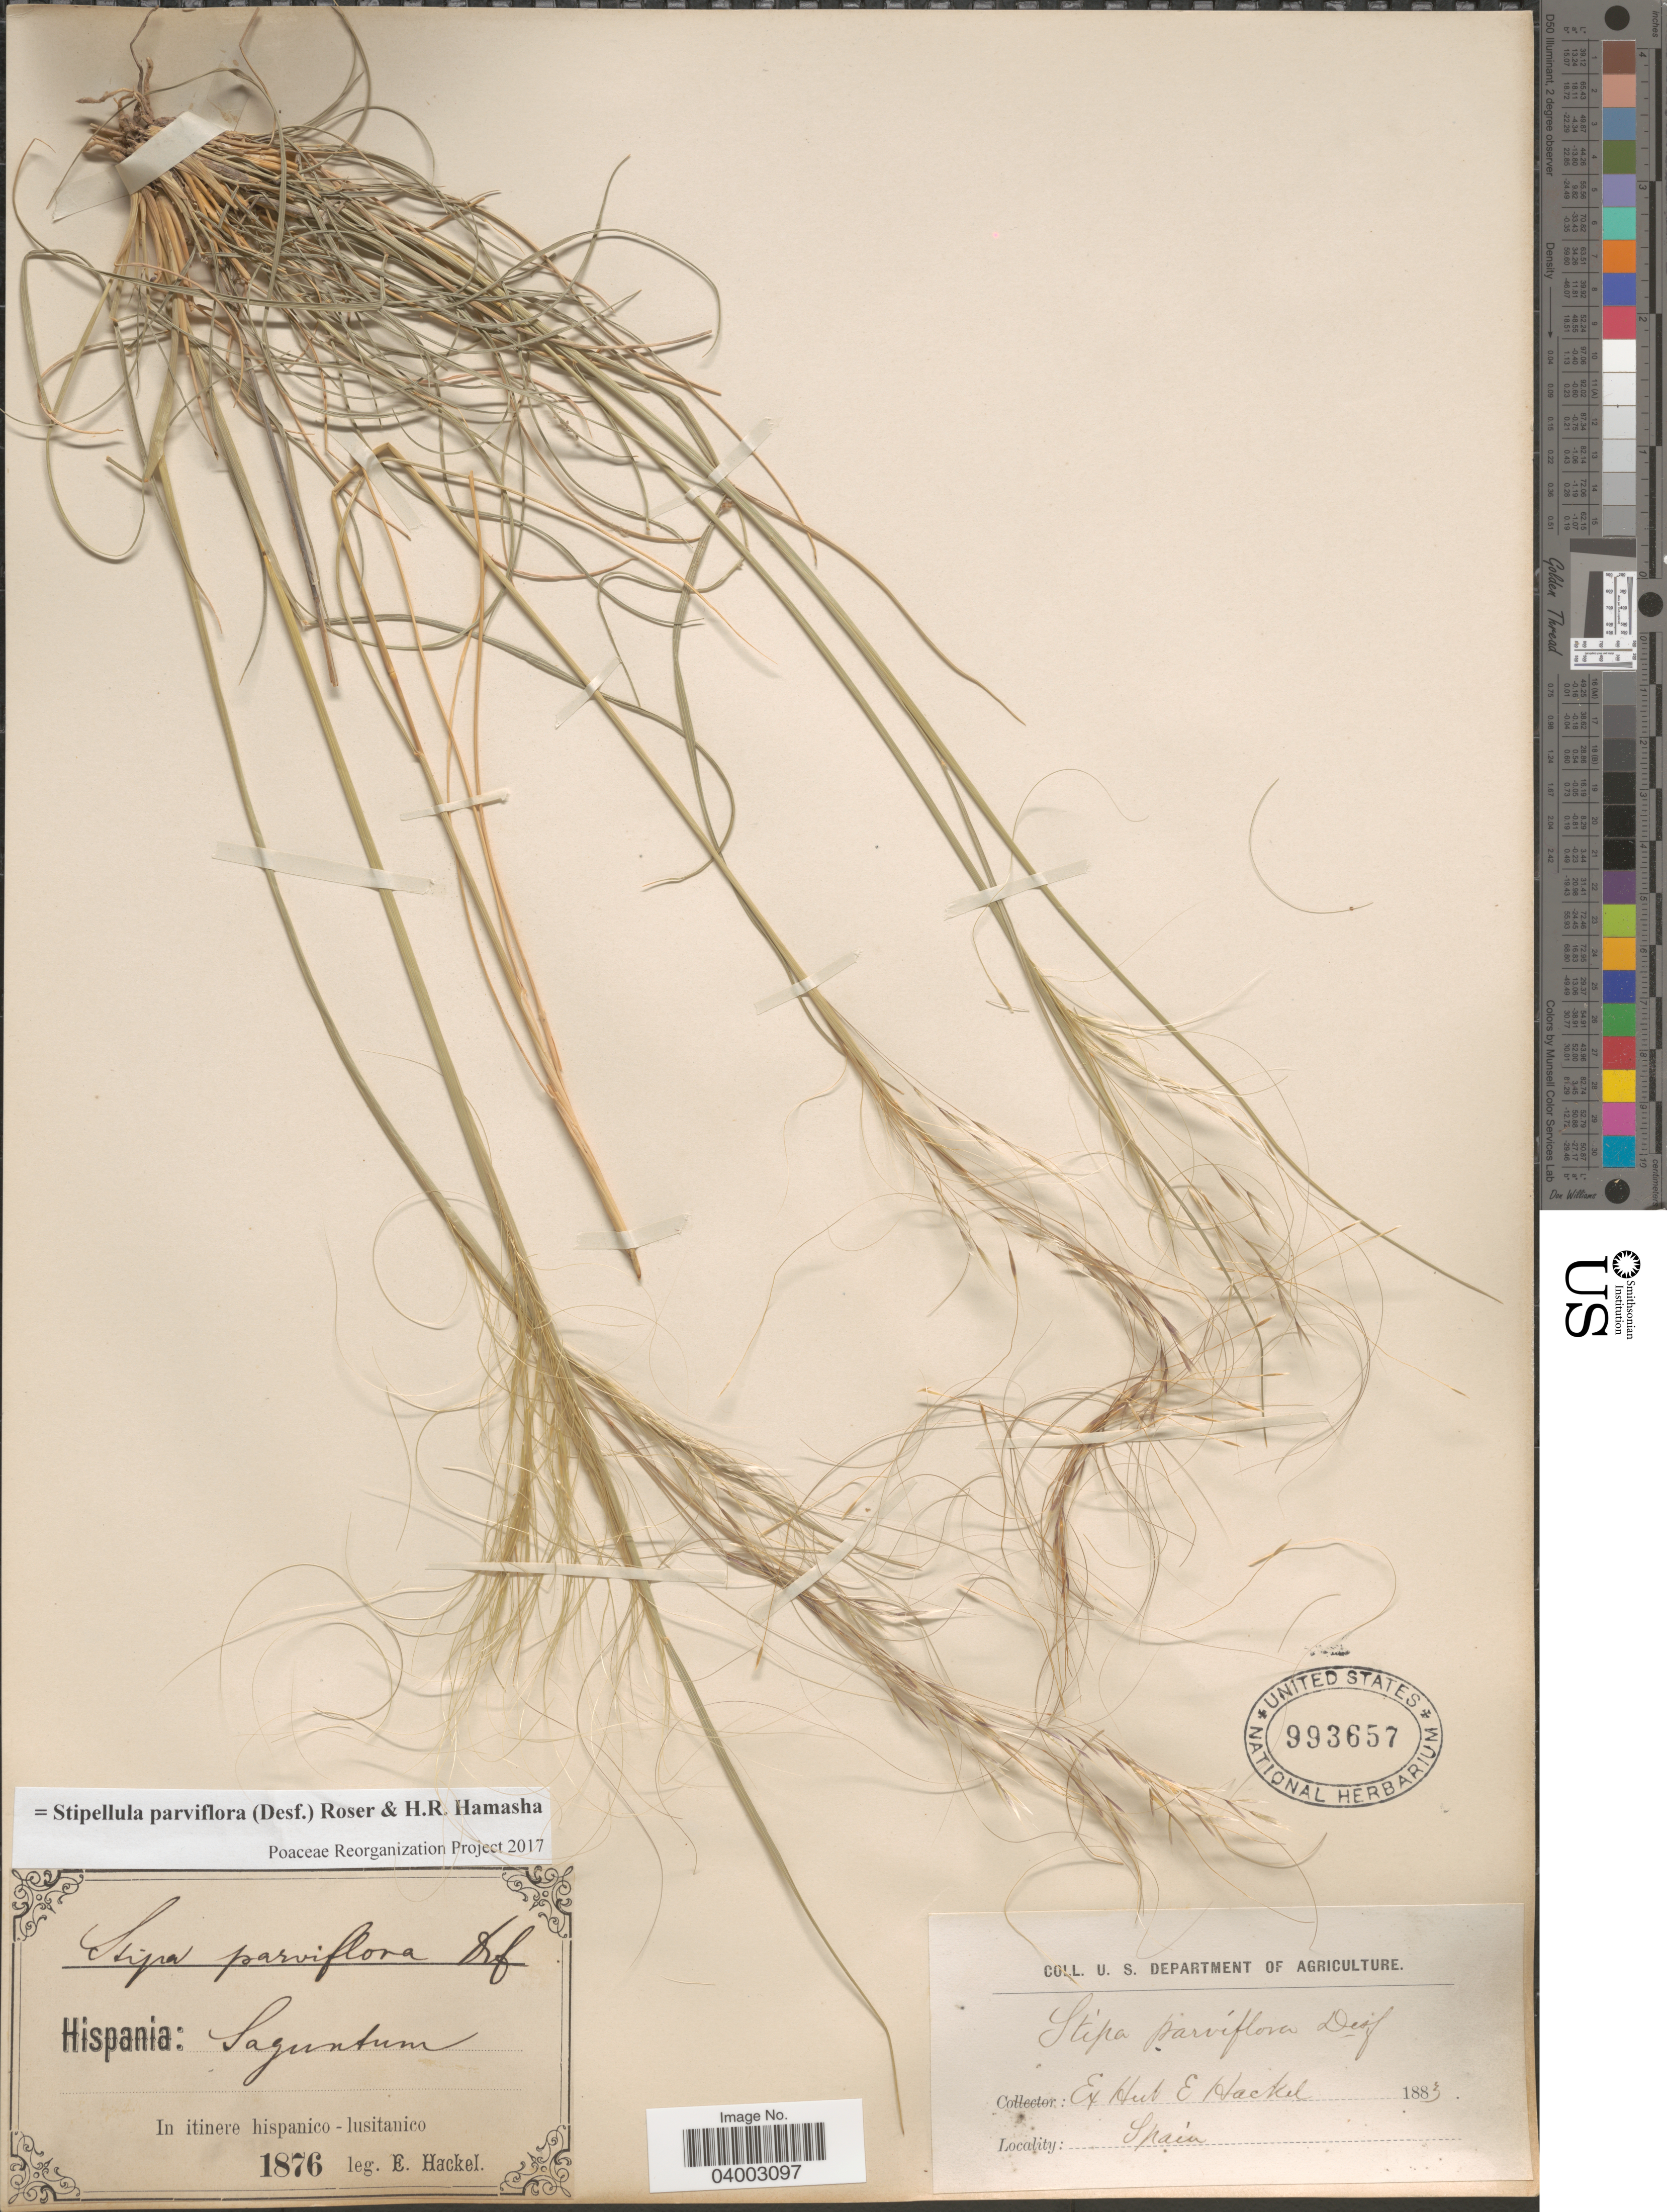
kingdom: Plantae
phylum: Tracheophyta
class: Liliopsida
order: Poales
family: Poaceae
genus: Stipellula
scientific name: Stipellula parviflora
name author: (Desf.) Röser & H. R. Hamasha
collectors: E. Hackel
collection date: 1876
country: Spain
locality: Hispania: Saguntum. In itinere hispanico - lusitanico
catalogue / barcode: US 993657